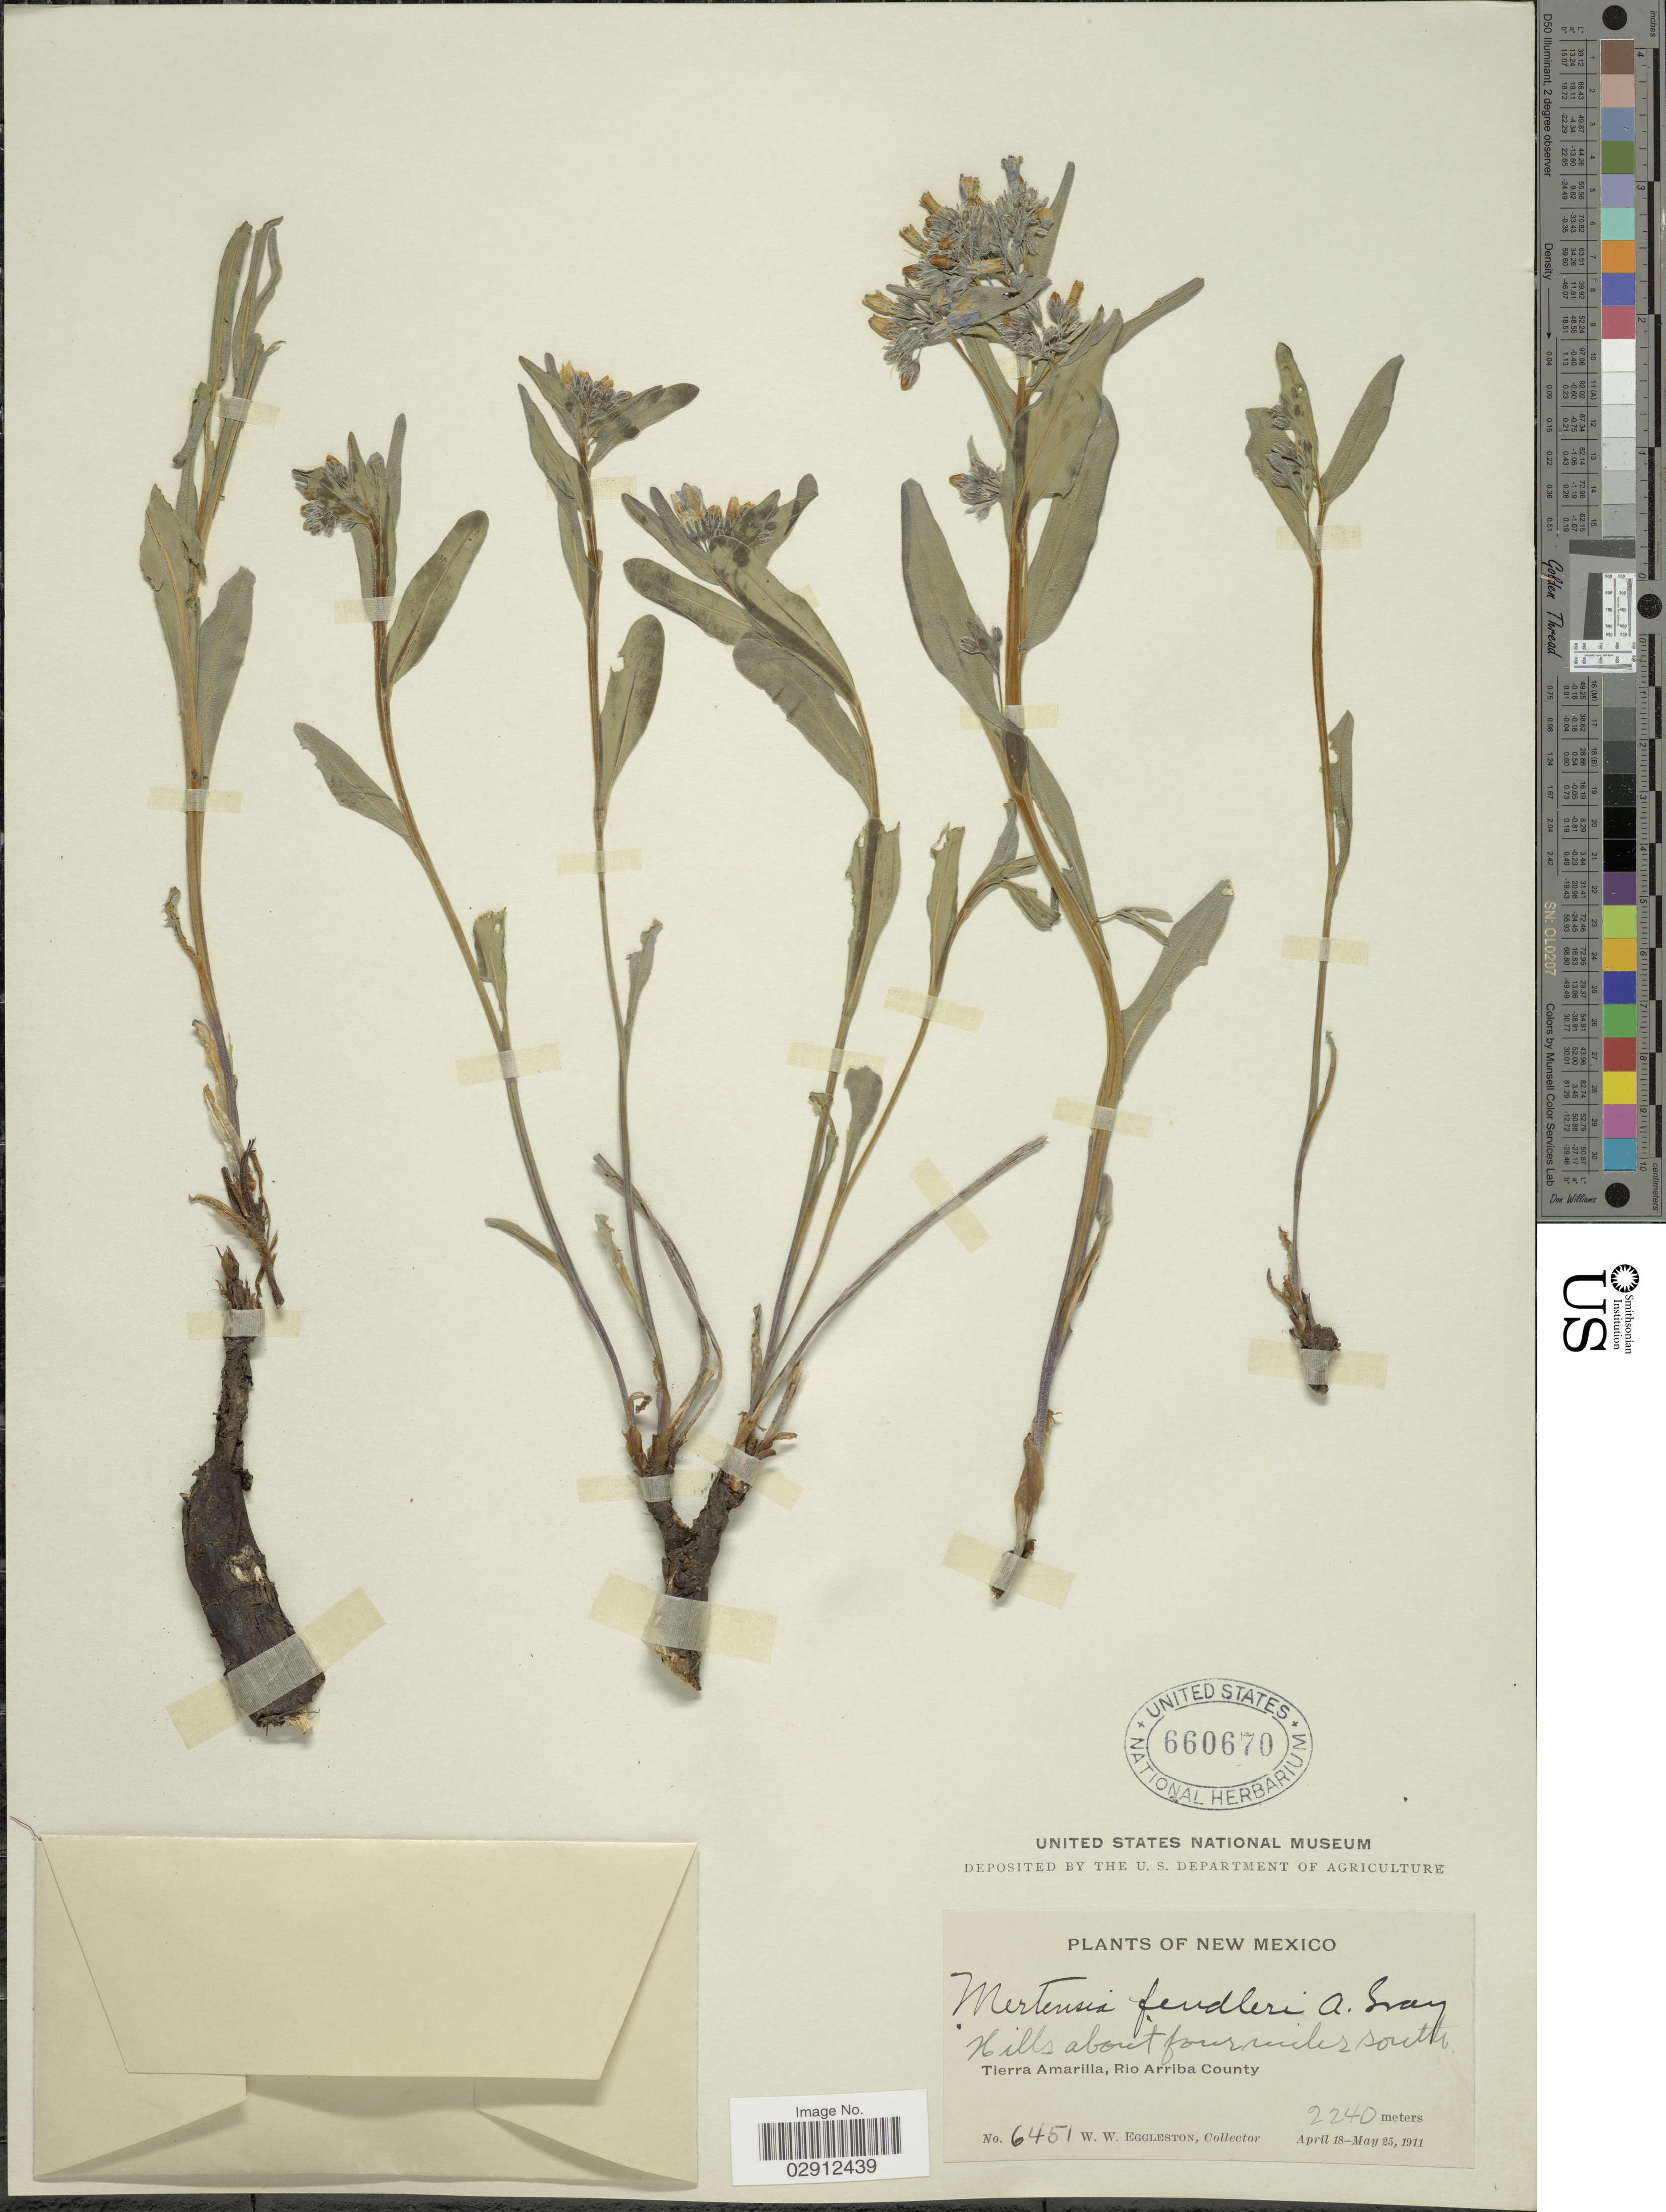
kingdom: Plantae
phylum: Tracheophyta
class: Magnoliopsida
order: Boraginales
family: Boraginaceae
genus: Mertensia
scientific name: Mertensia lanceolata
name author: (Pursh) DC. ex A. DC.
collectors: W. W. Eggleston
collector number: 6451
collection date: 1911-04-18/1911-05-25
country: United States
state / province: New Mexico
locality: Hills about four miles south Tierra Amarilla, Rio Arriba County.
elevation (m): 2240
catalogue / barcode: US 660670